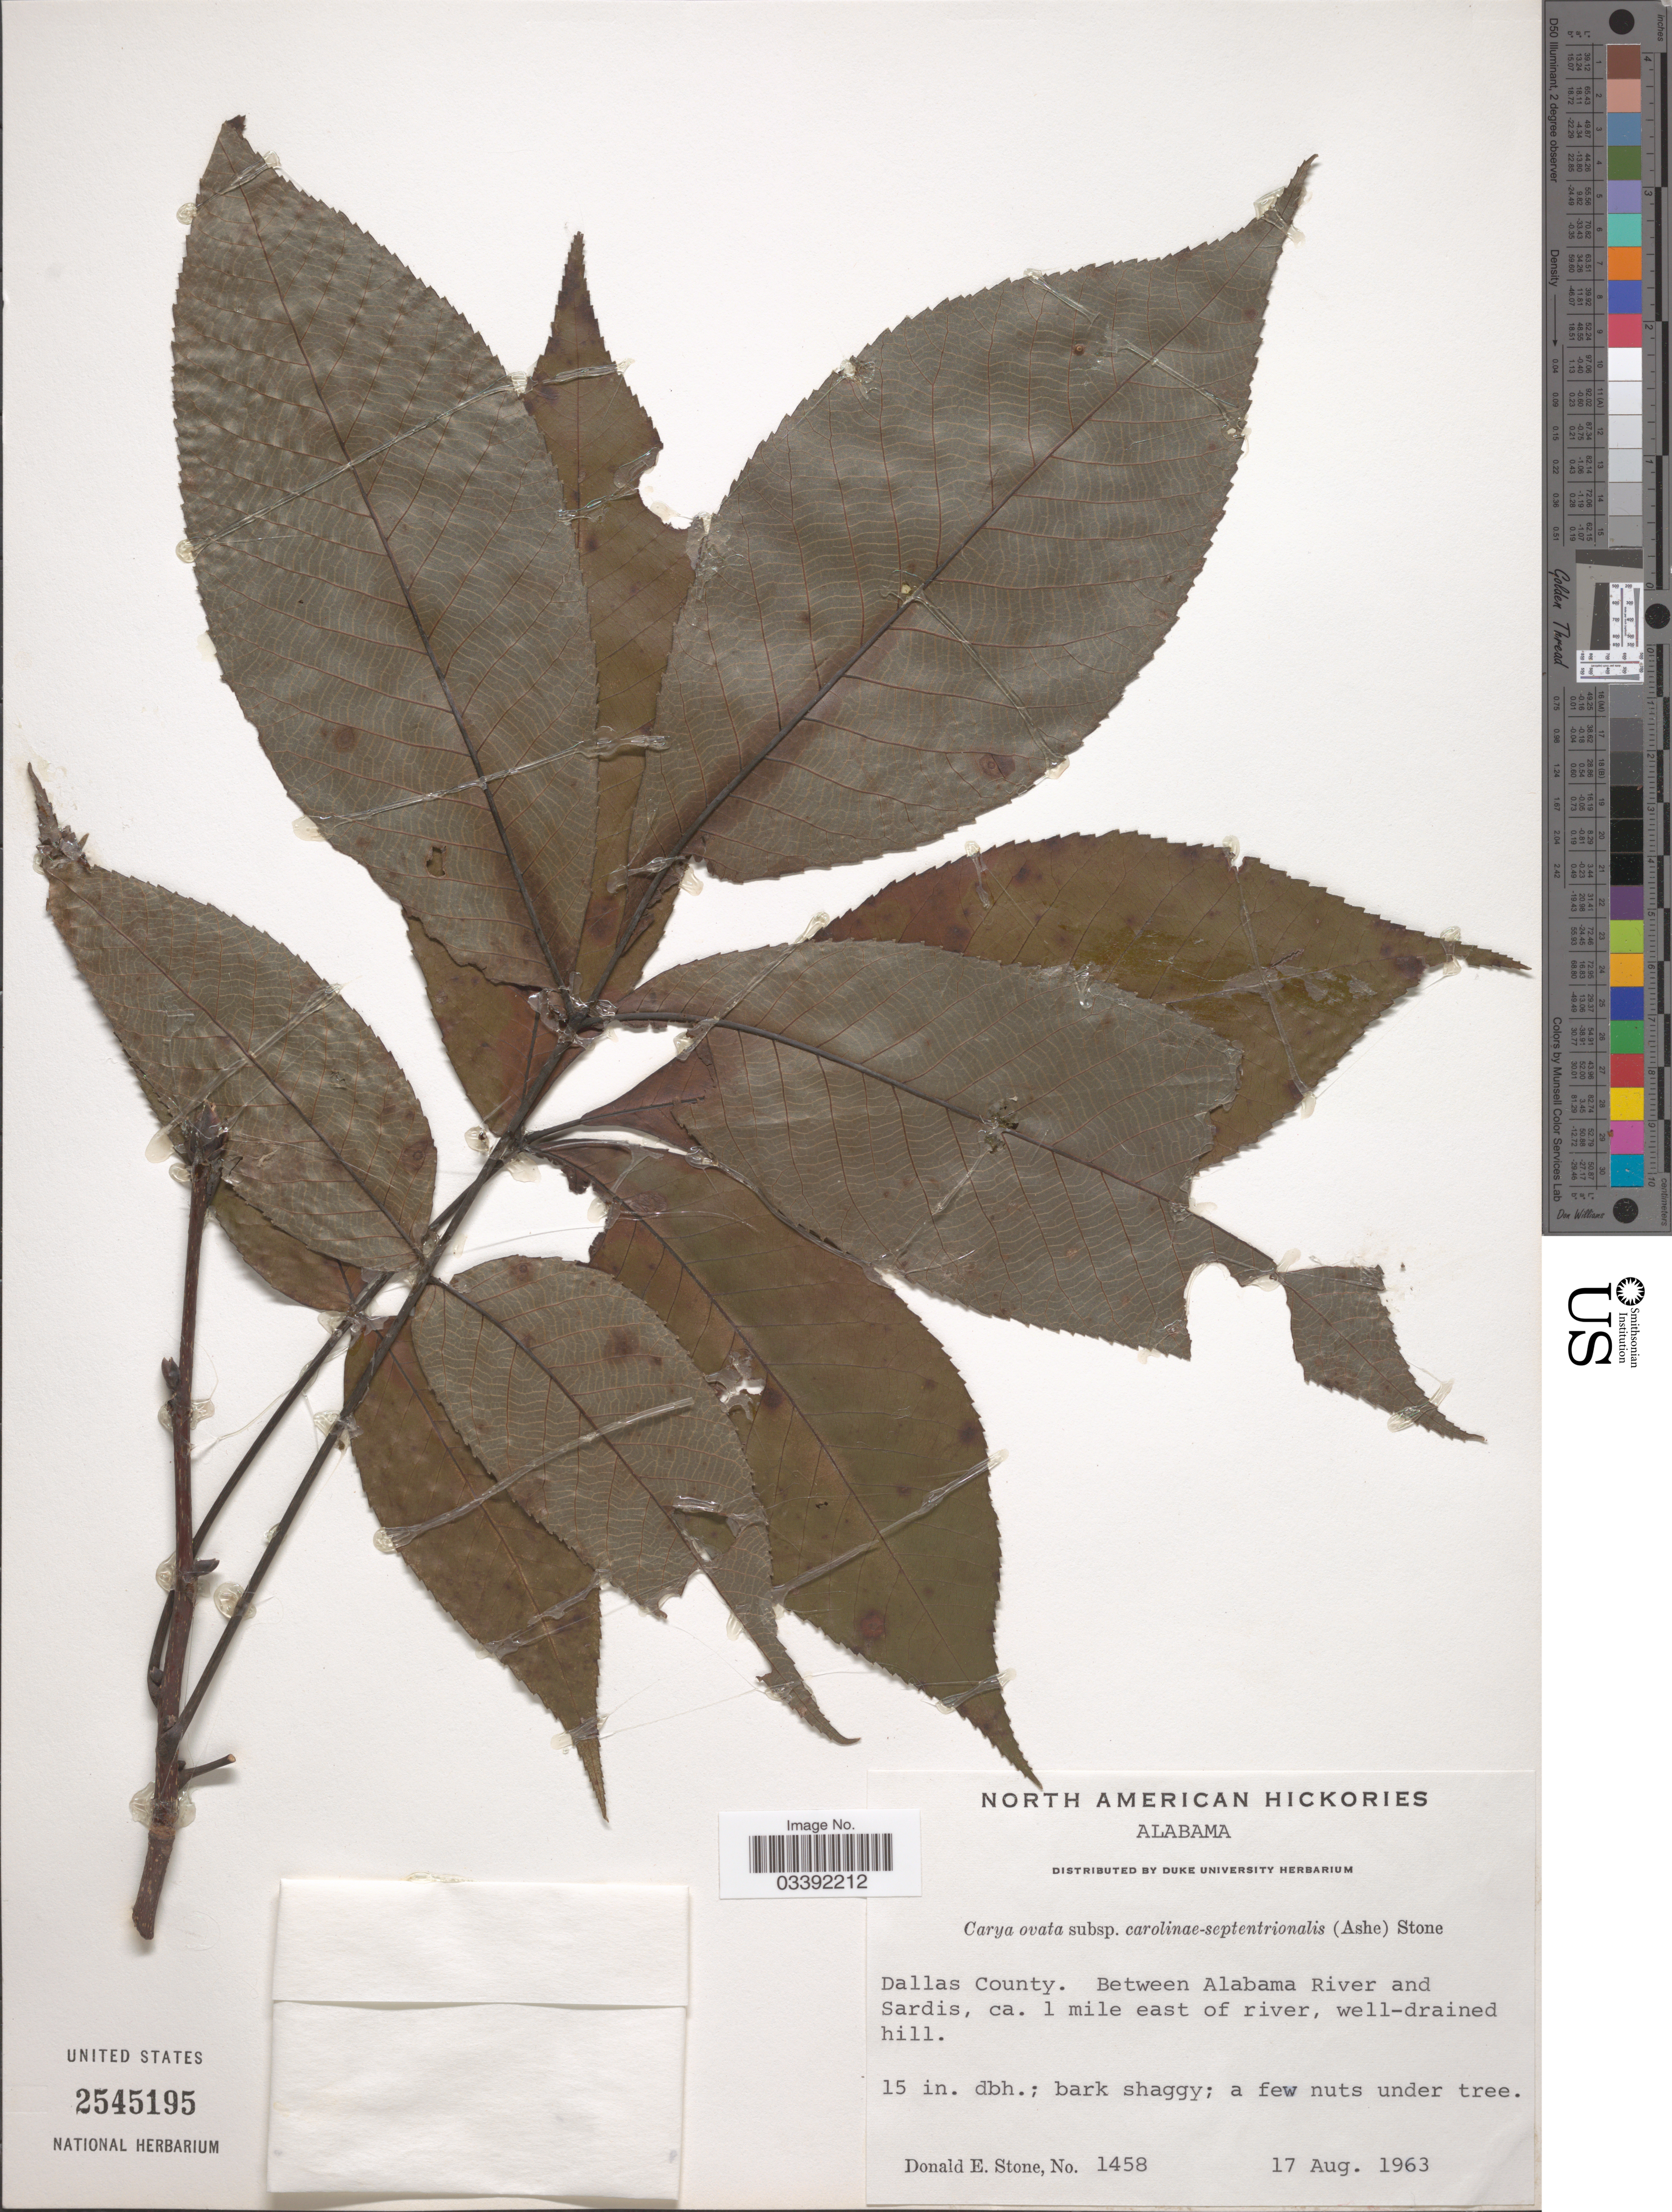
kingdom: Plantae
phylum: Tracheophyta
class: Magnoliopsida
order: Fagales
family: Juglandaceae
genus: Carya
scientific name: Carya ovata subsp. carolinae-septentrionalis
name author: (Ashe) Engl. & Graebn.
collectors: D. Stone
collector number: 1458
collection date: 1963-08-17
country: United States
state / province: Alabama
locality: Dallas County. Between Alabama River and Sardis, ca. 1 mile east of river, well-drained hill.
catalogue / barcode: US 2545195